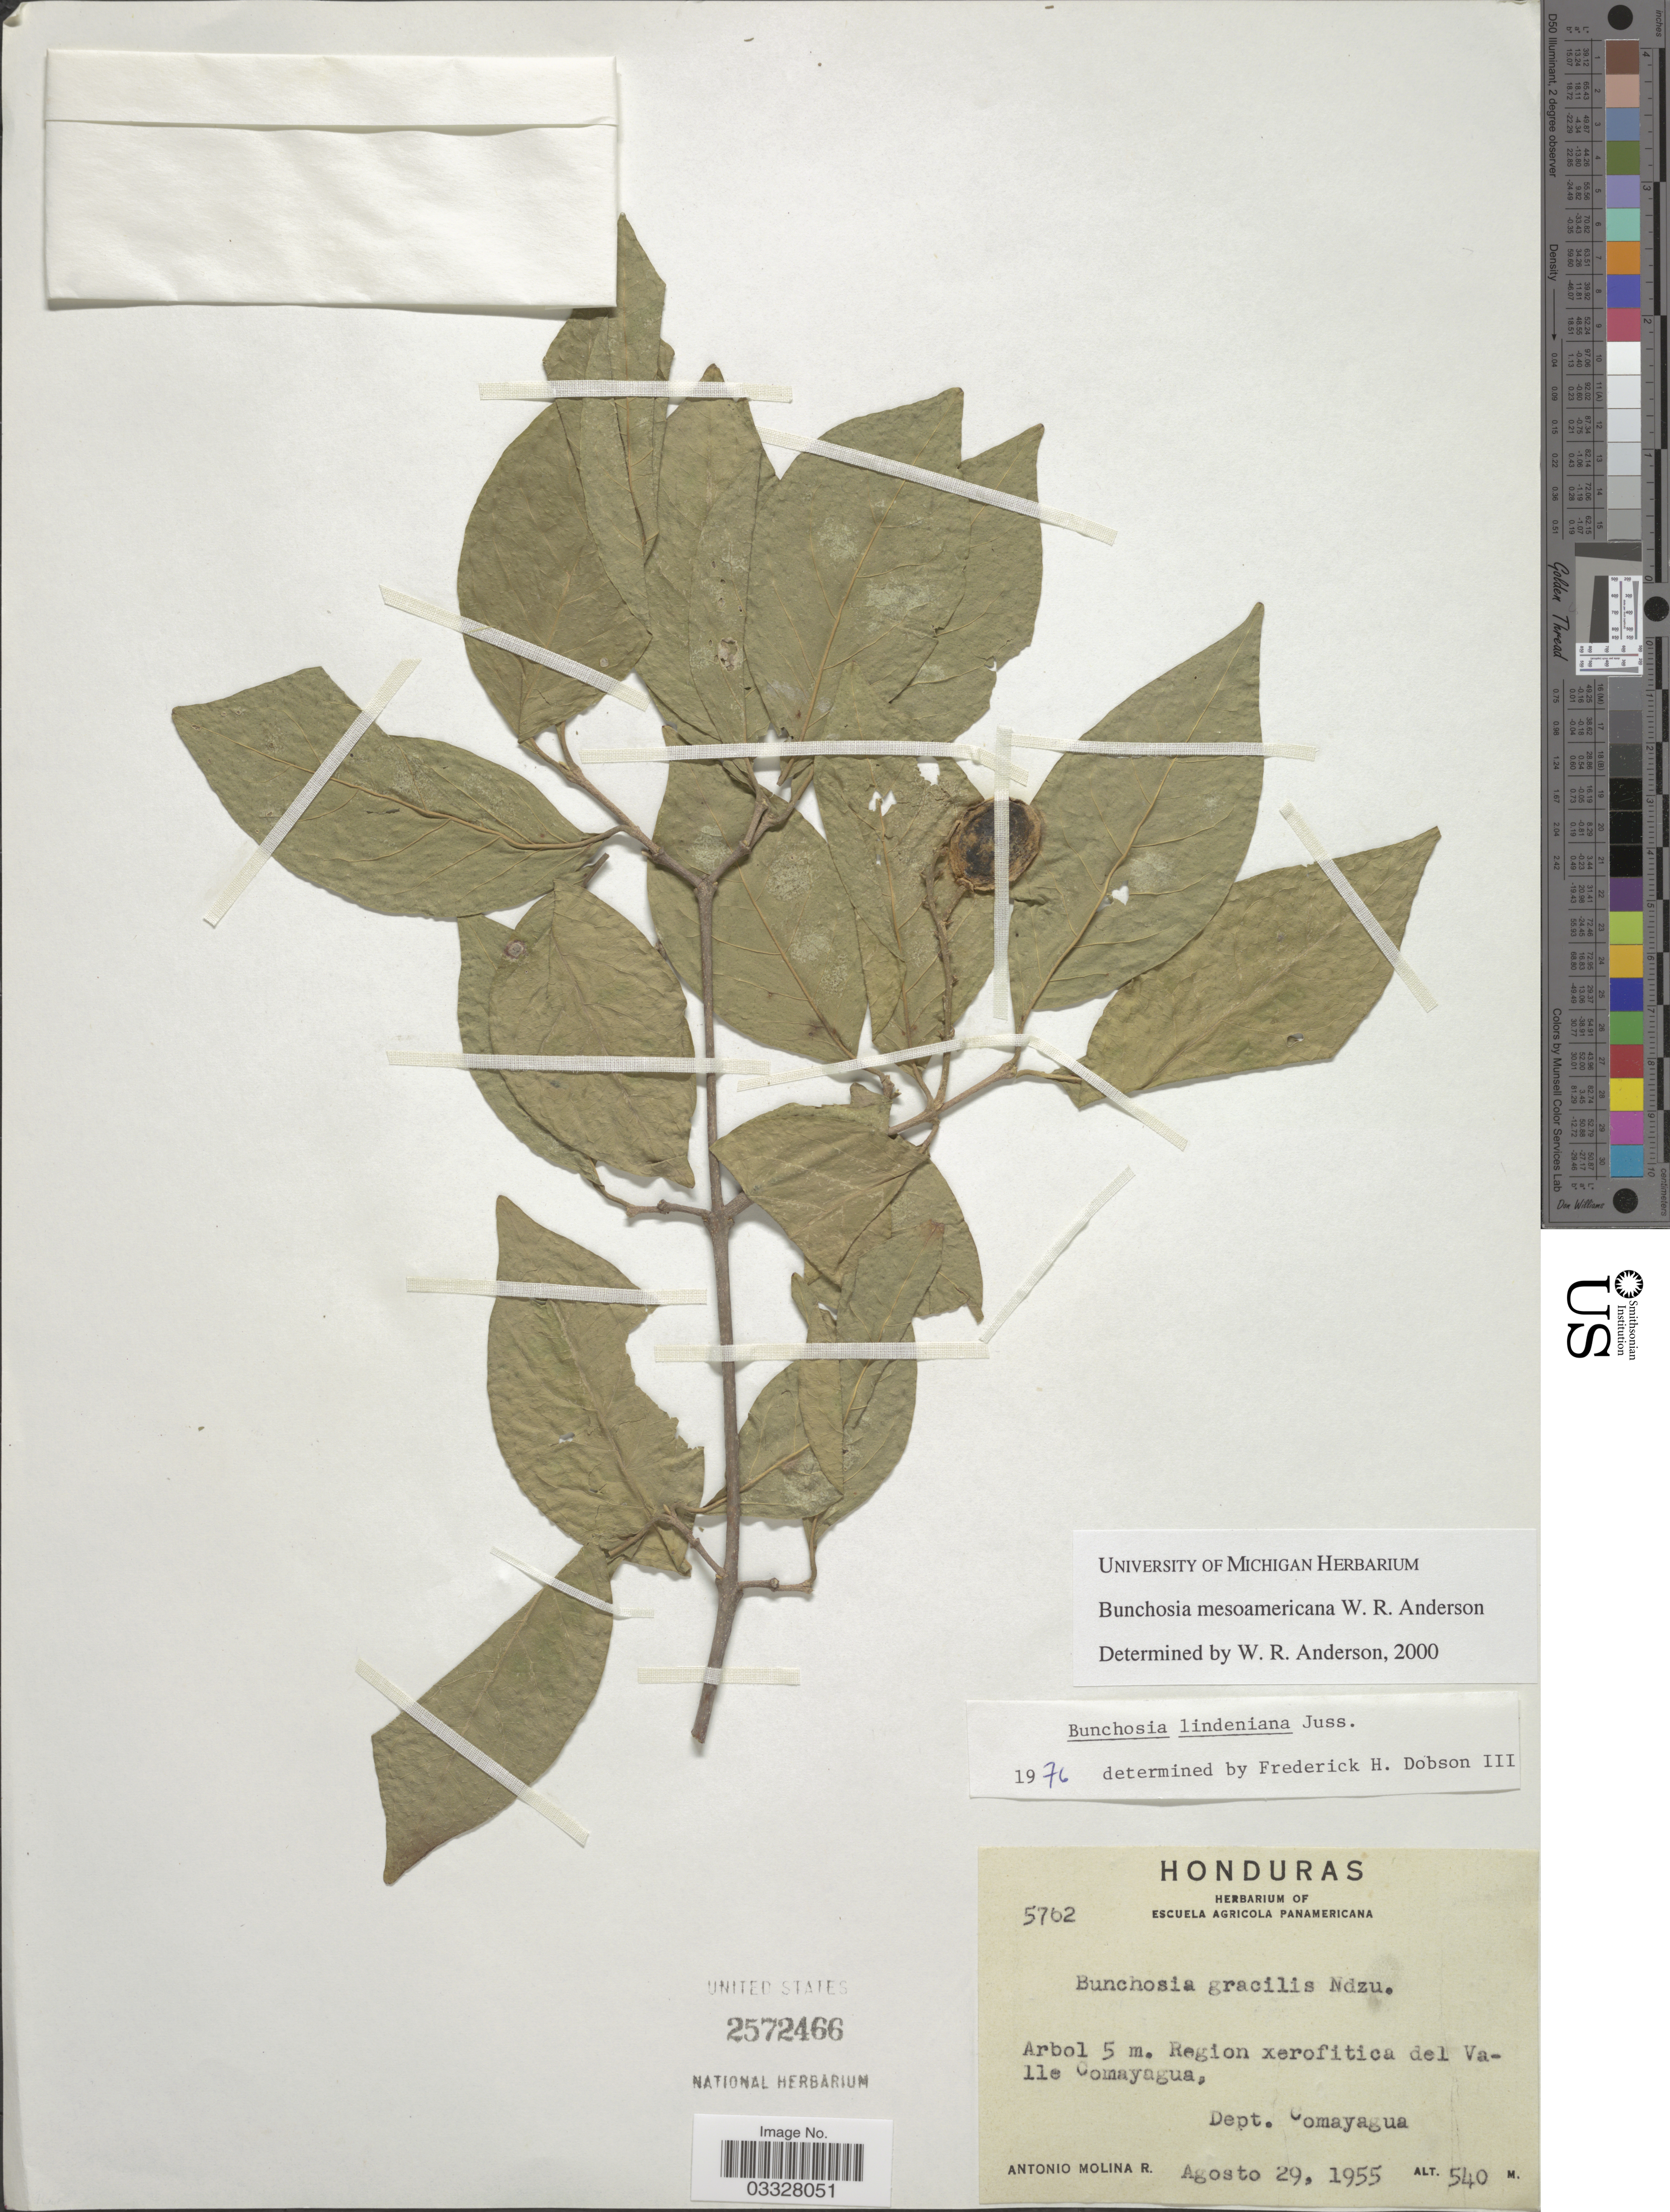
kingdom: Plantae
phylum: Tracheophyta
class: Magnoliopsida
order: Malpighiales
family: Malpighiaceae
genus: Bunchosia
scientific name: Bunchosia mesoamericana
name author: W.R. Anderson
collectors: A. Molina R.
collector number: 5762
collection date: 1955-08-29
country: Honduras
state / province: Comayagua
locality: Region xerofitica del Valle Comayagua, Dept. Comayagua.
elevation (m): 540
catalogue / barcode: US 2572466